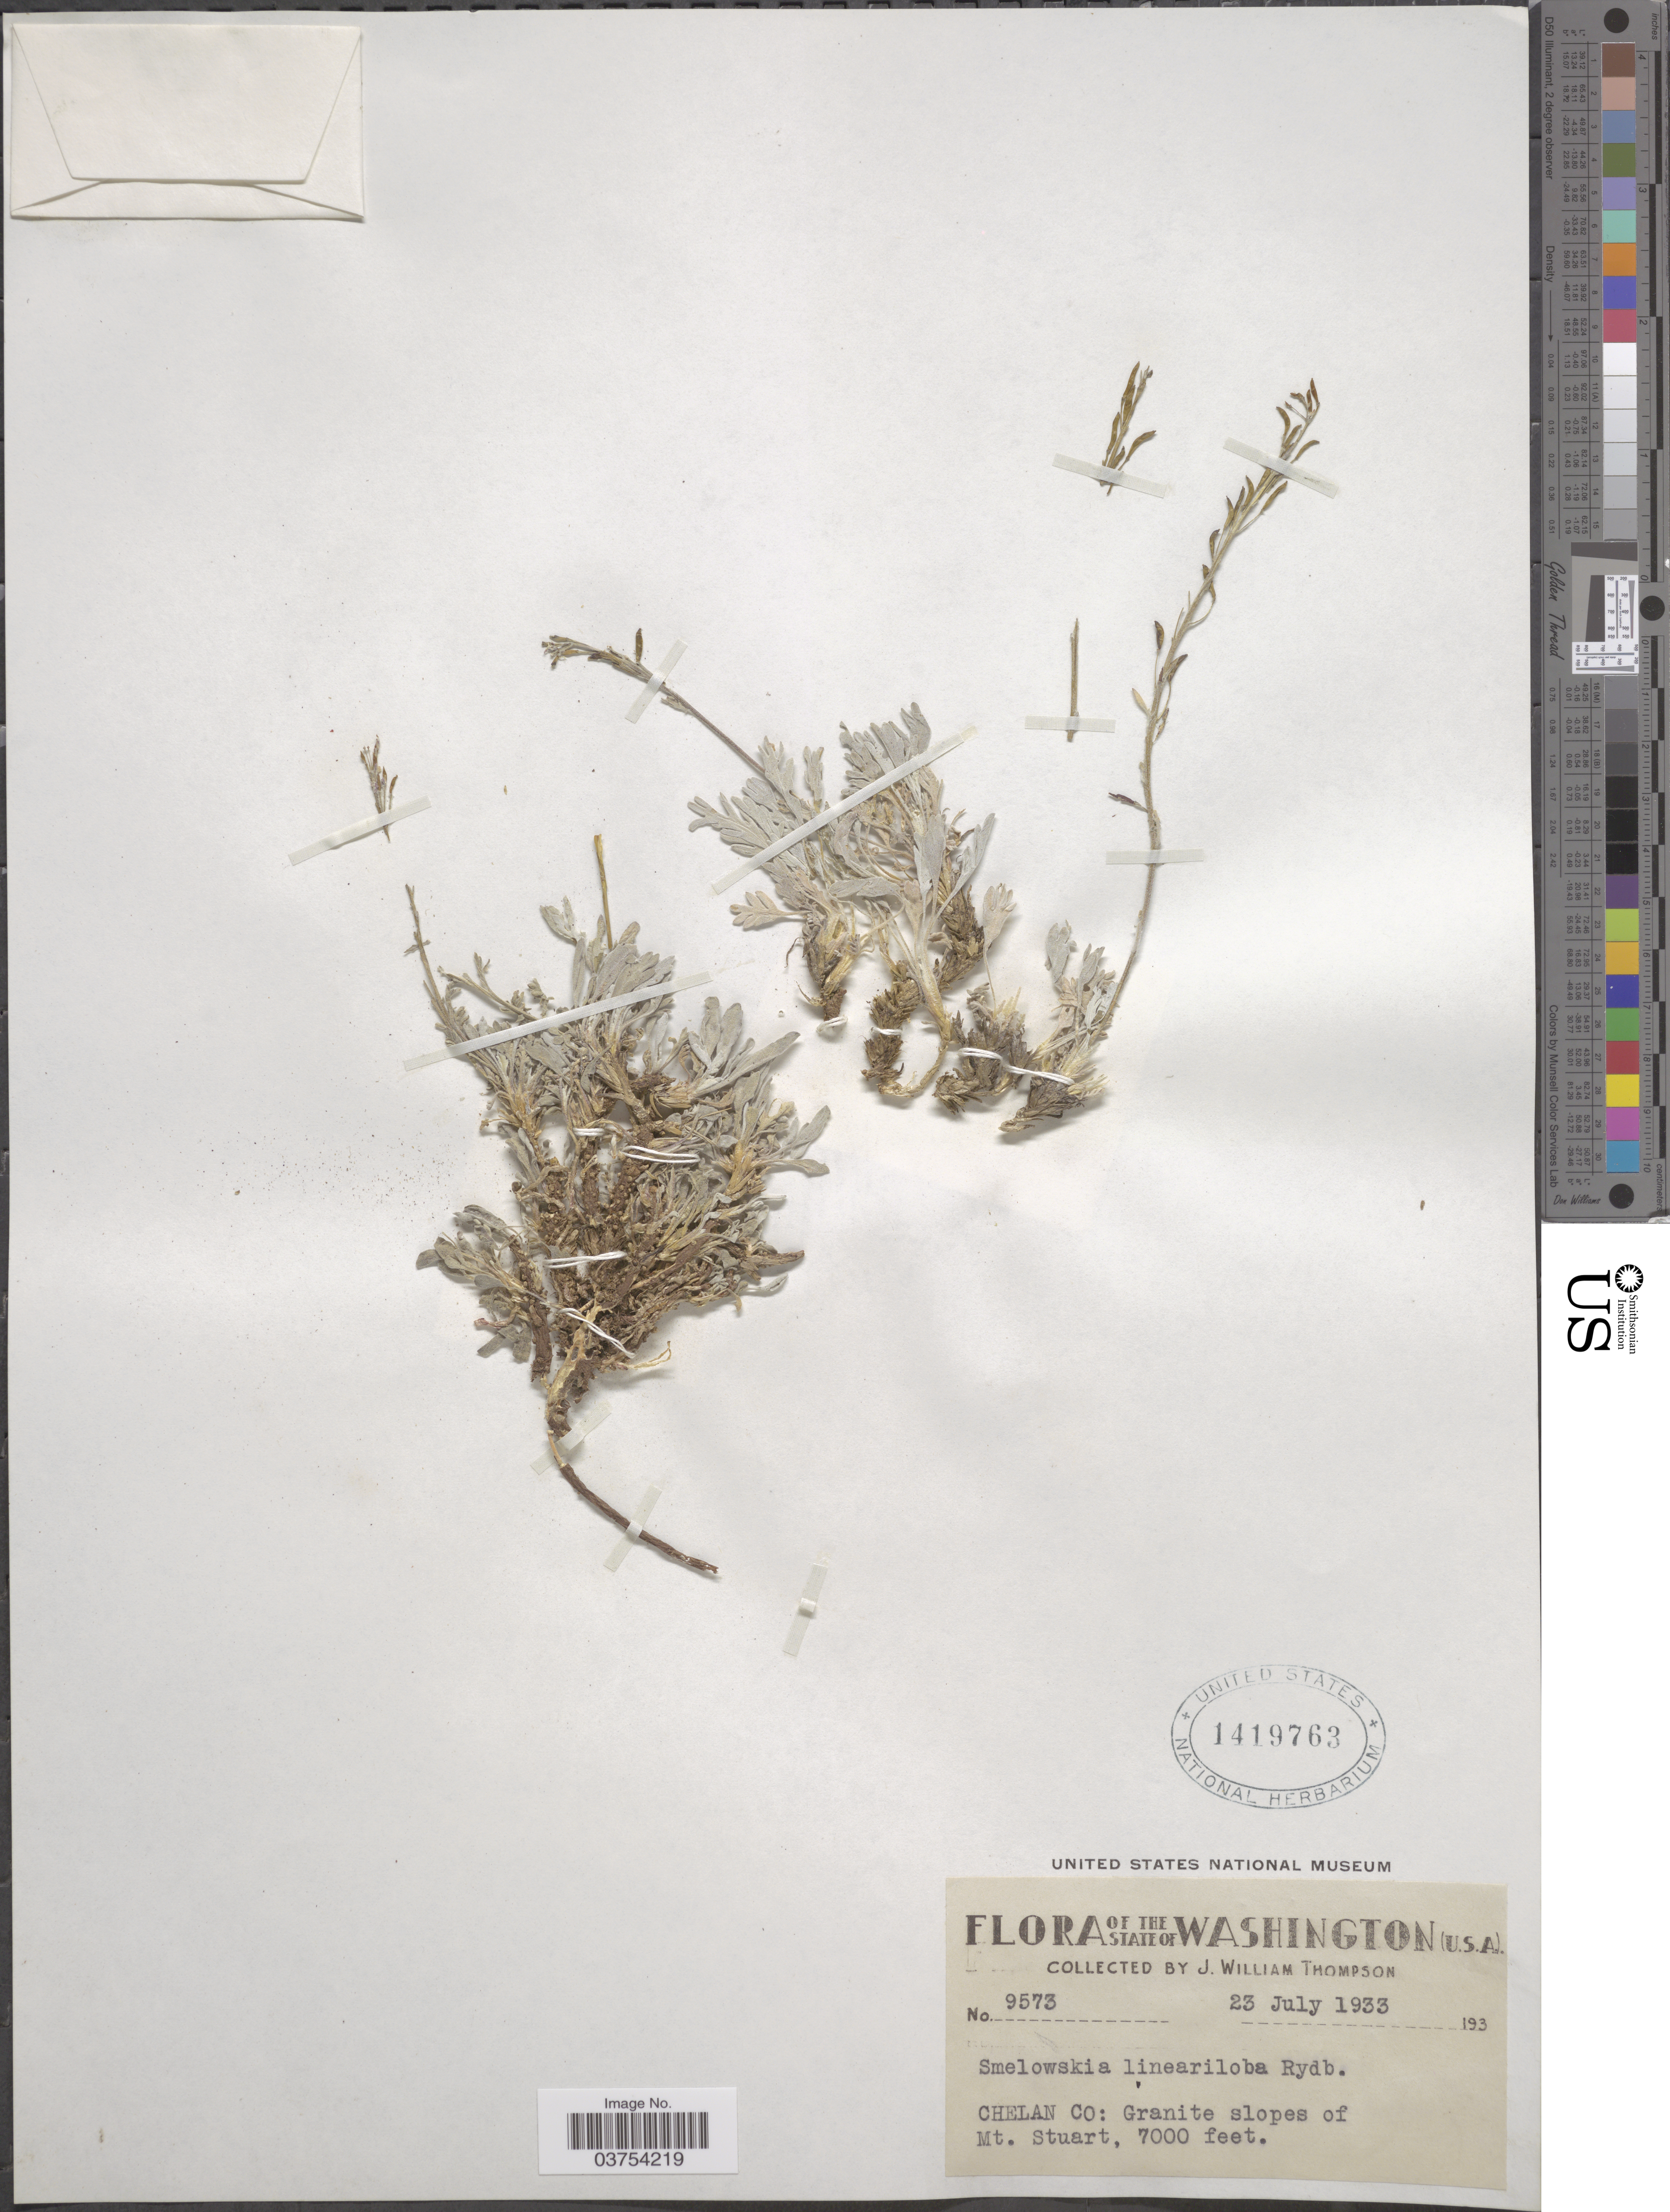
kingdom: Plantae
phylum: Tracheophyta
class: Magnoliopsida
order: Brassicales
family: Brassicaceae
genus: Smelowskia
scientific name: Smelowskia calycina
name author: (Stephan) C.A. Mey.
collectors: J. W. Thompson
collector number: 9573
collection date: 1933-07-23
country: United States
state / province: Washington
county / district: Chelan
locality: Chelan Co: Granite slopes of Mt. Stuart.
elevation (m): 2134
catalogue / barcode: US 1419763